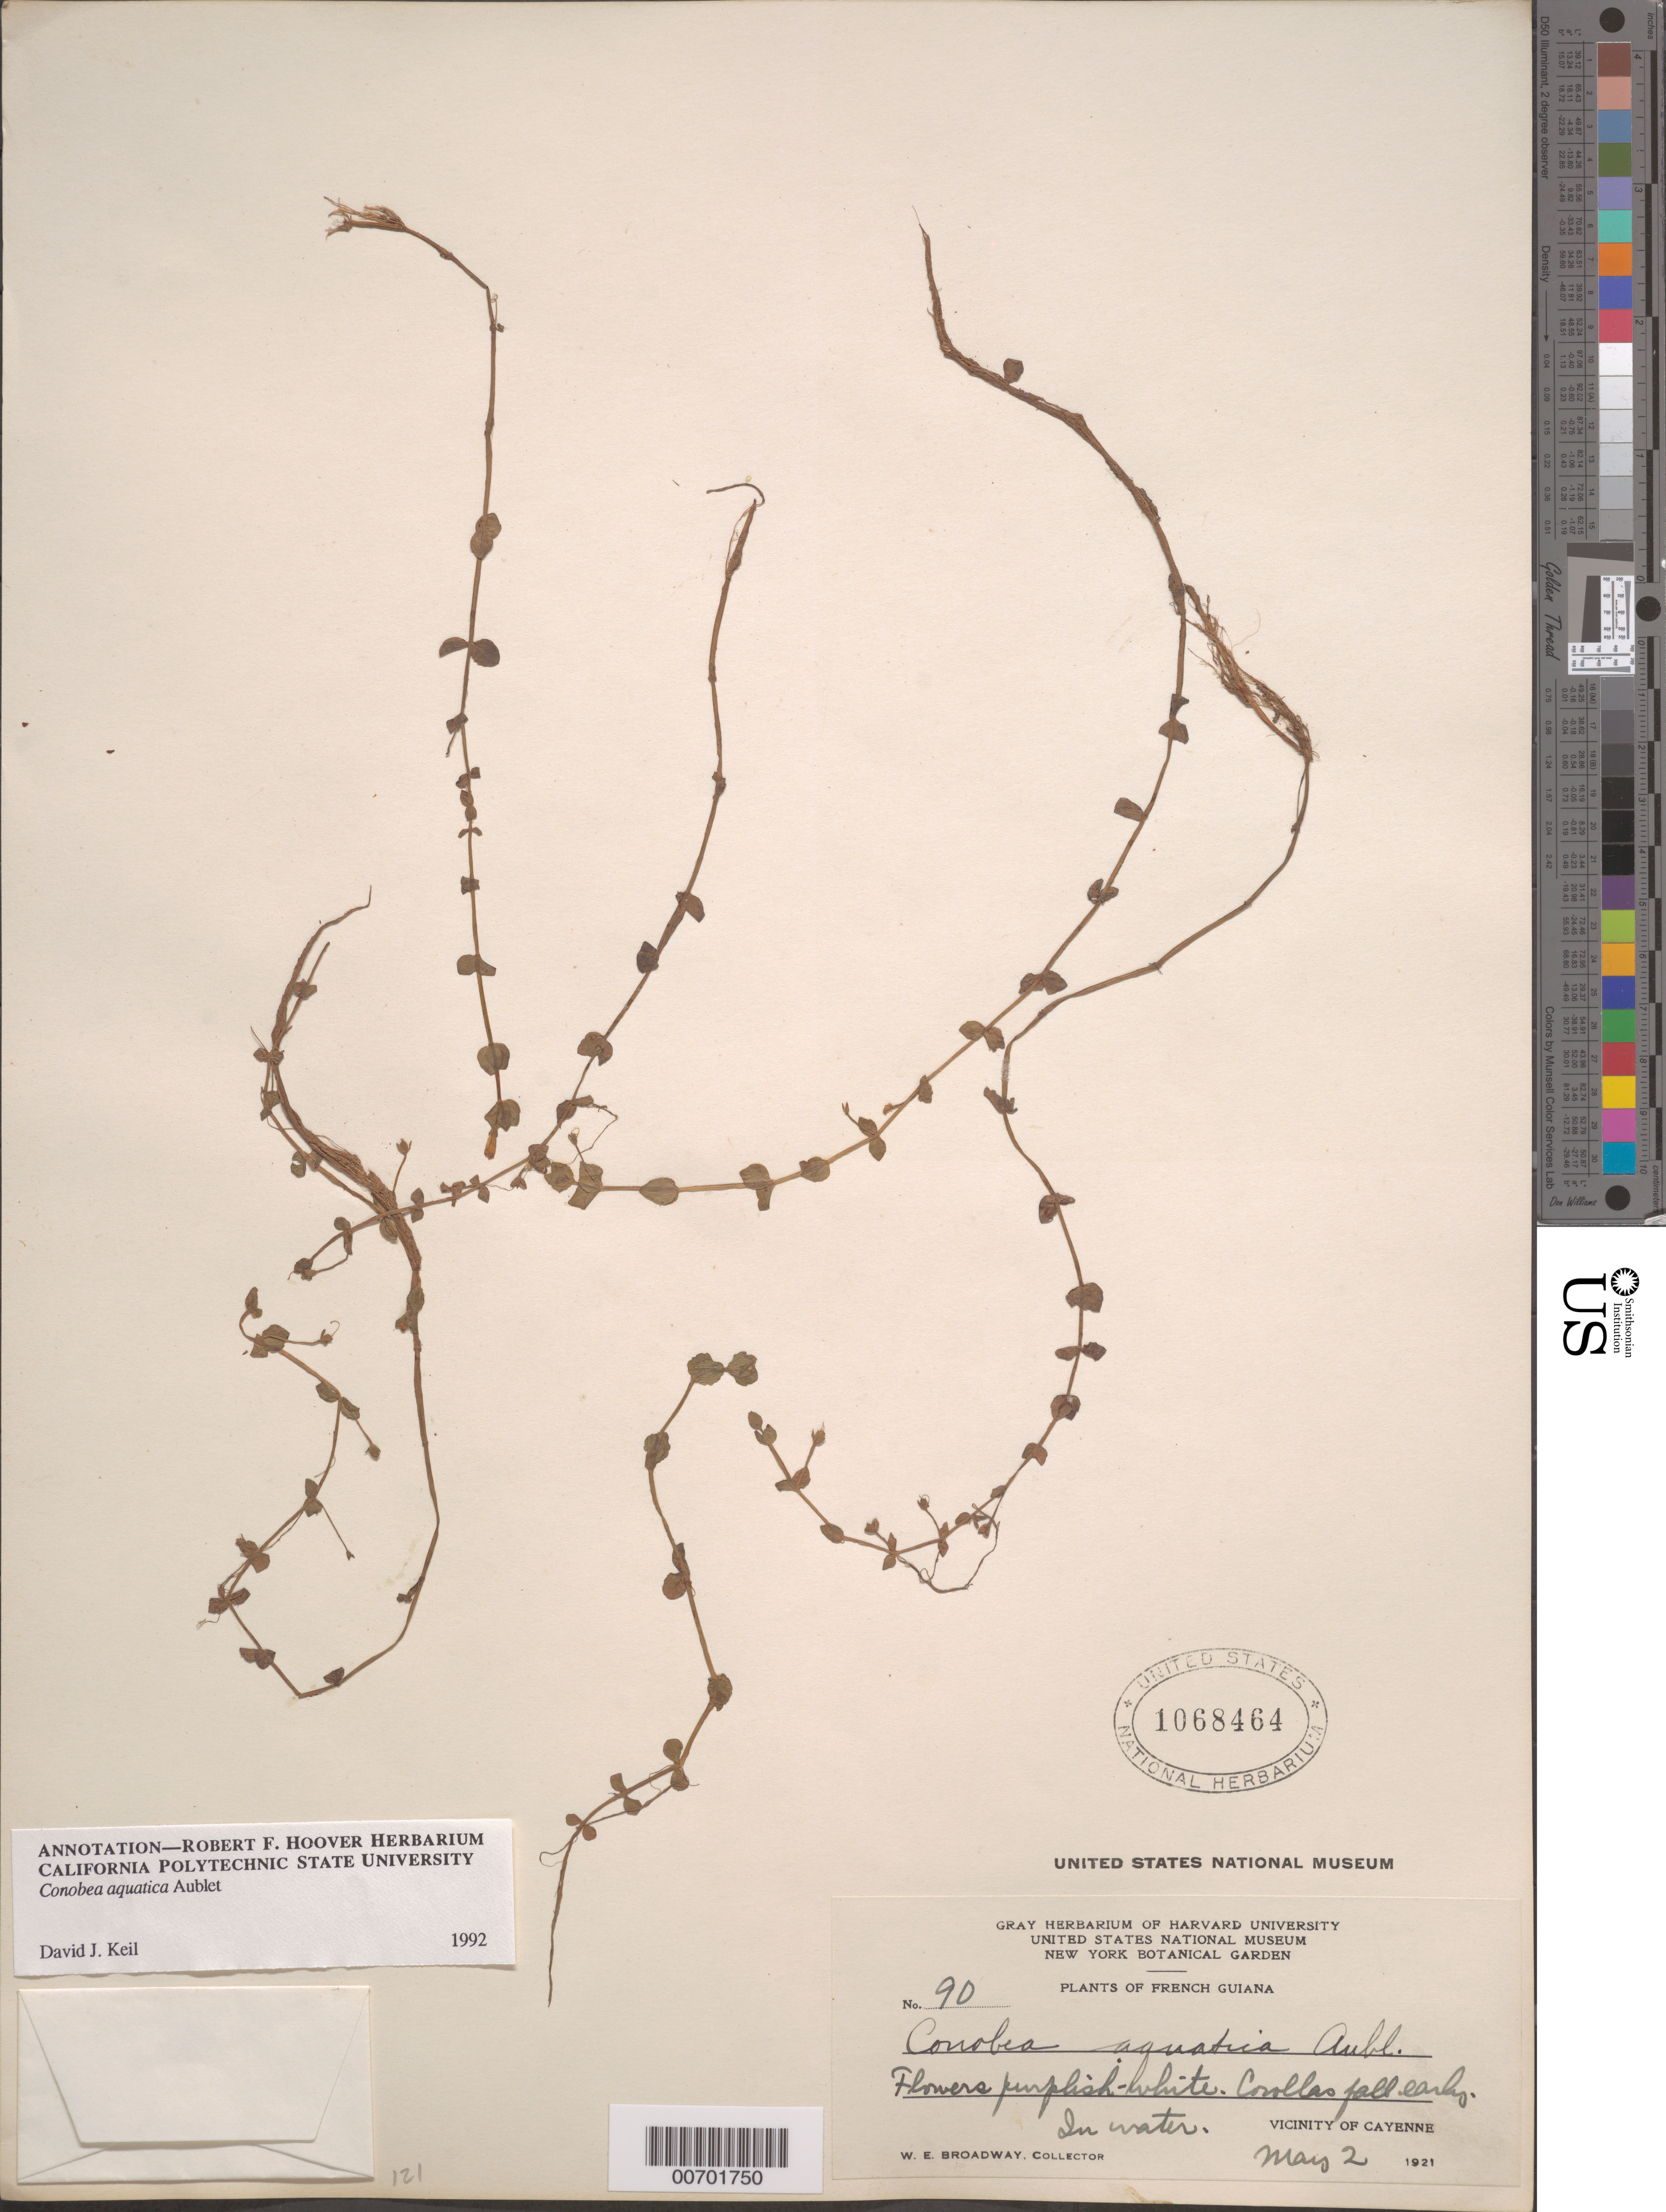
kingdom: Plantae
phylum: Tracheophyta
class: Magnoliopsida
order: Lamiales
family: Plantaginaceae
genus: Conobea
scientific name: Conobea aquatica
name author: Aubl.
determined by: Keil, D. J.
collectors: W. E. Broadway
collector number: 90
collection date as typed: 2-May-21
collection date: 1921-05-02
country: French Guiana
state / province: Cayenne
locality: Cayenne, vic.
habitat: In water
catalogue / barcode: US 1068464